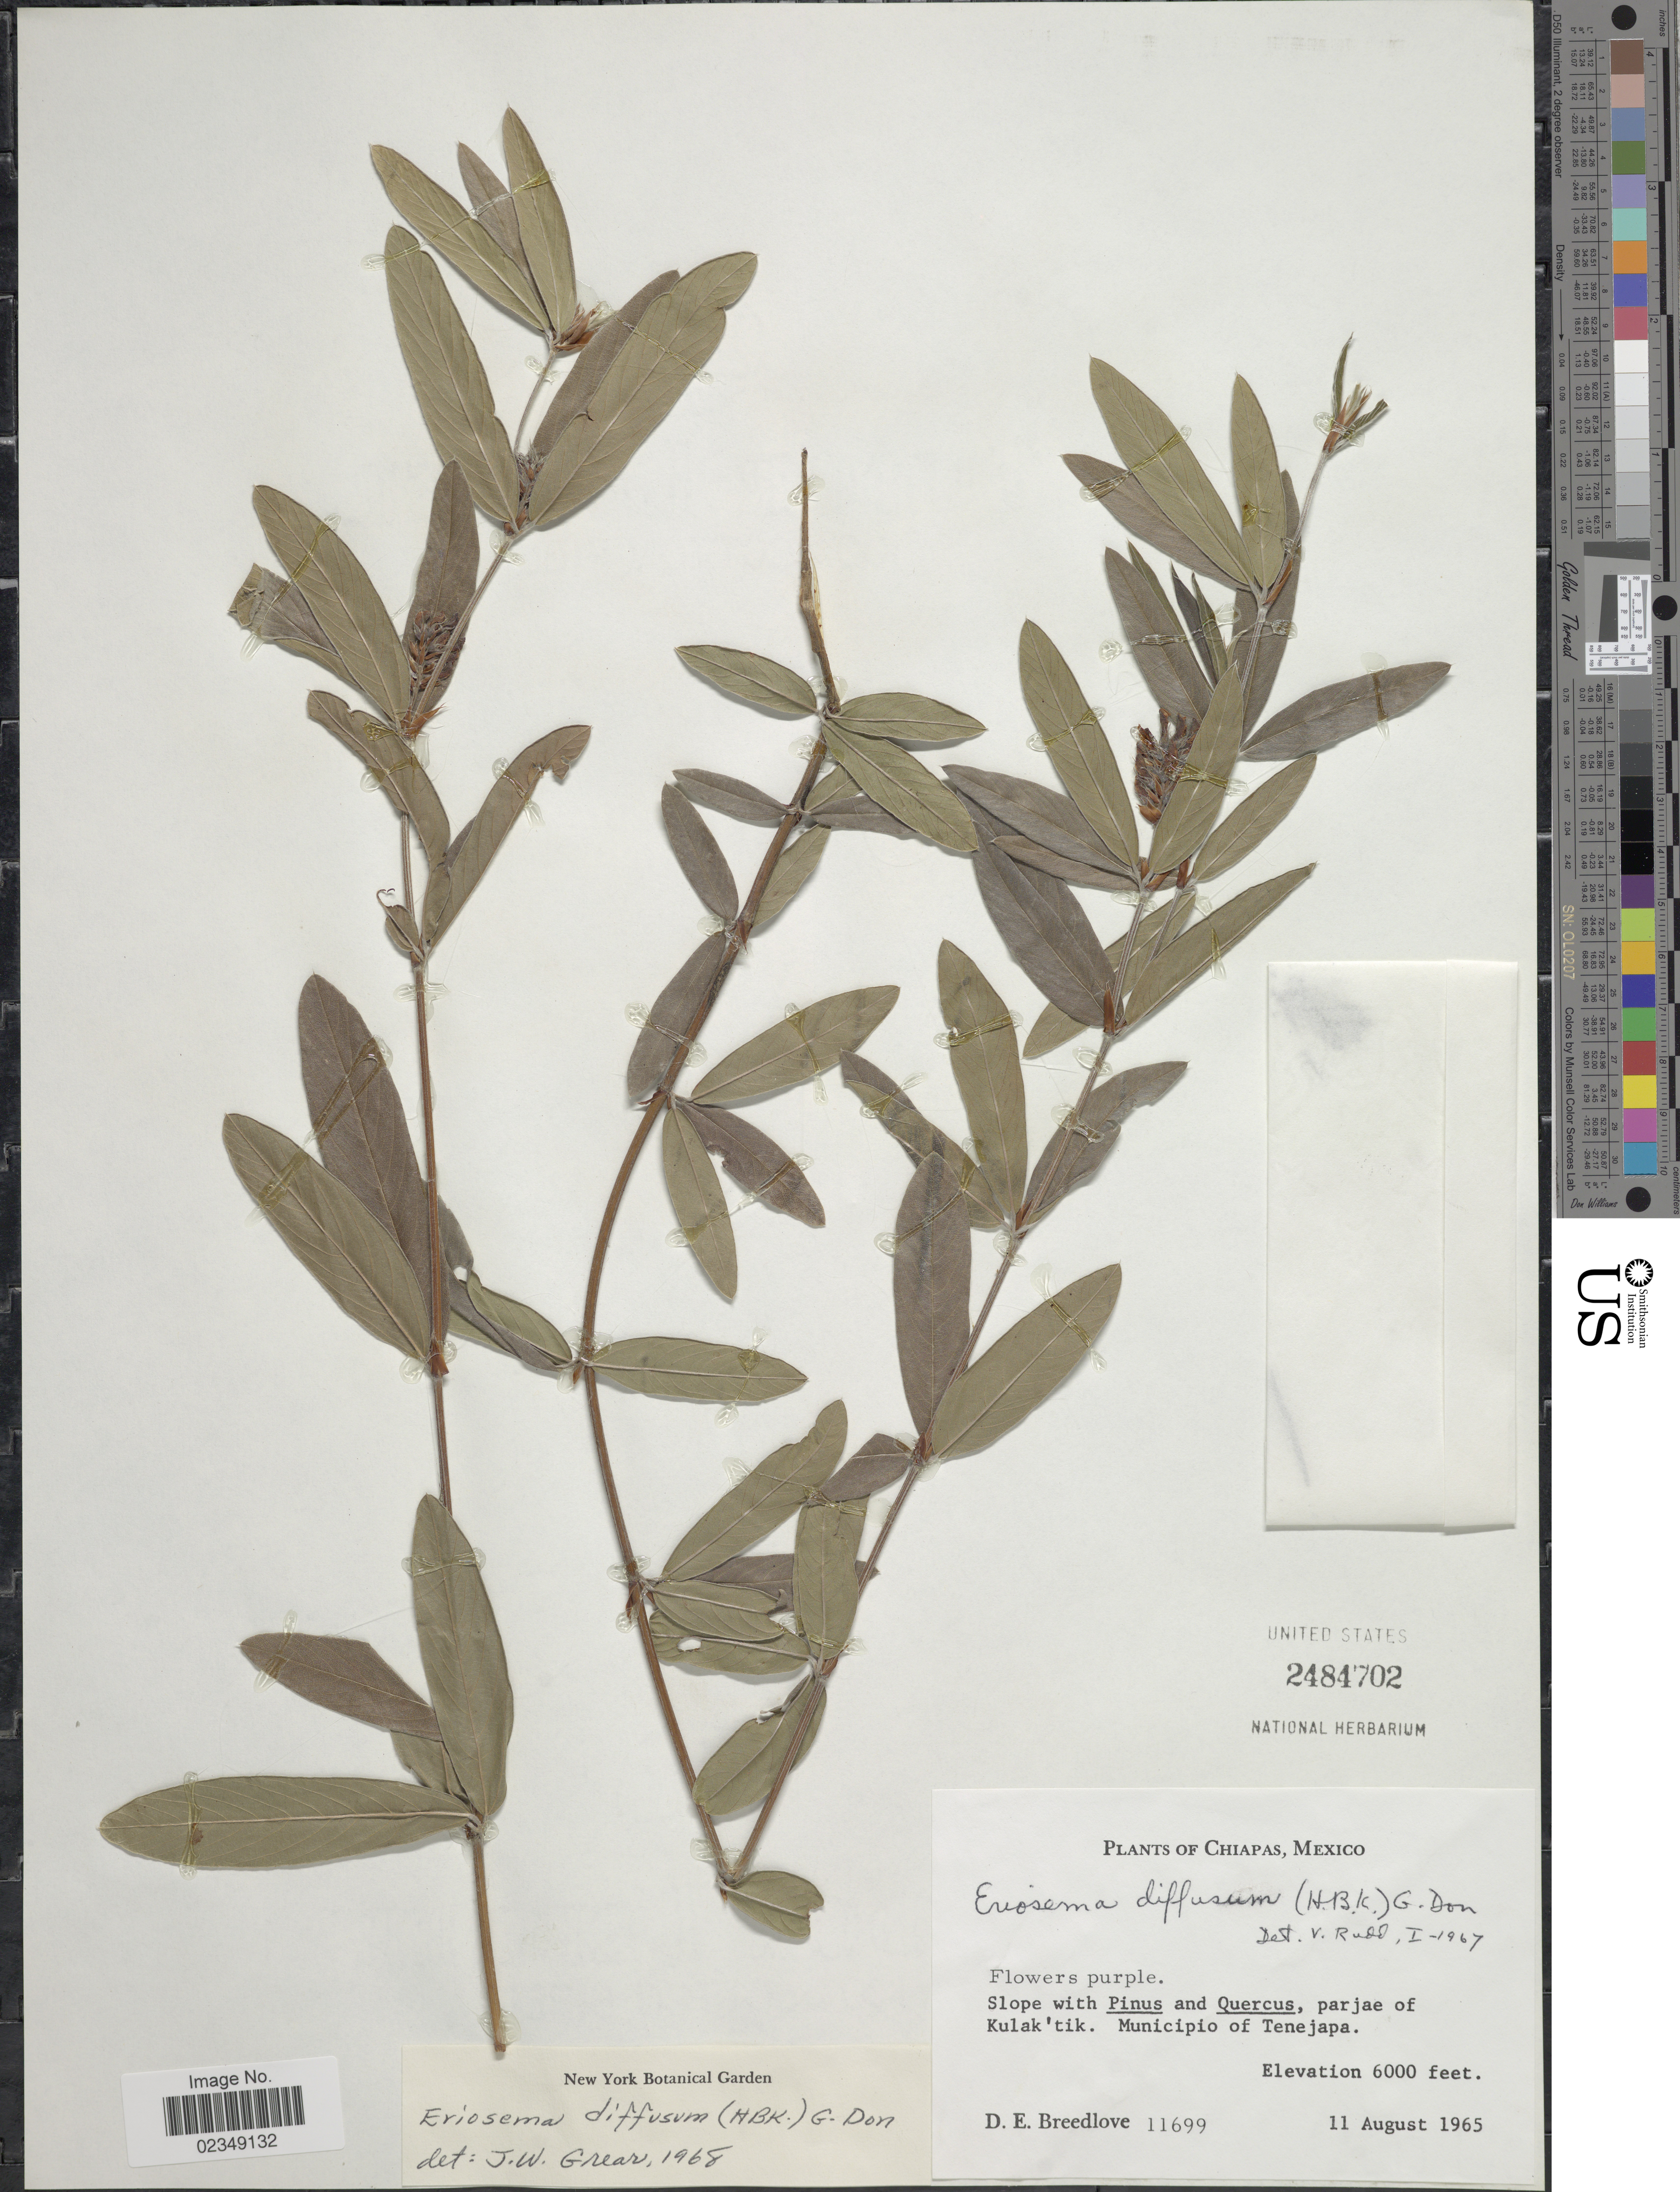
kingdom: Plantae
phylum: Tracheophyta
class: Magnoliopsida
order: Fabales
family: Fabaceae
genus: Eriosema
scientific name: Eriosema diffusum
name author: (Kunth) G. Don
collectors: D. E. Breedlove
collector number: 11699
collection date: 1965-08-11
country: Mexico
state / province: Chiapas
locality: Parjae of Kulak'tik, municipio of Tenejapa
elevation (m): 1829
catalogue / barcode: US 2484702